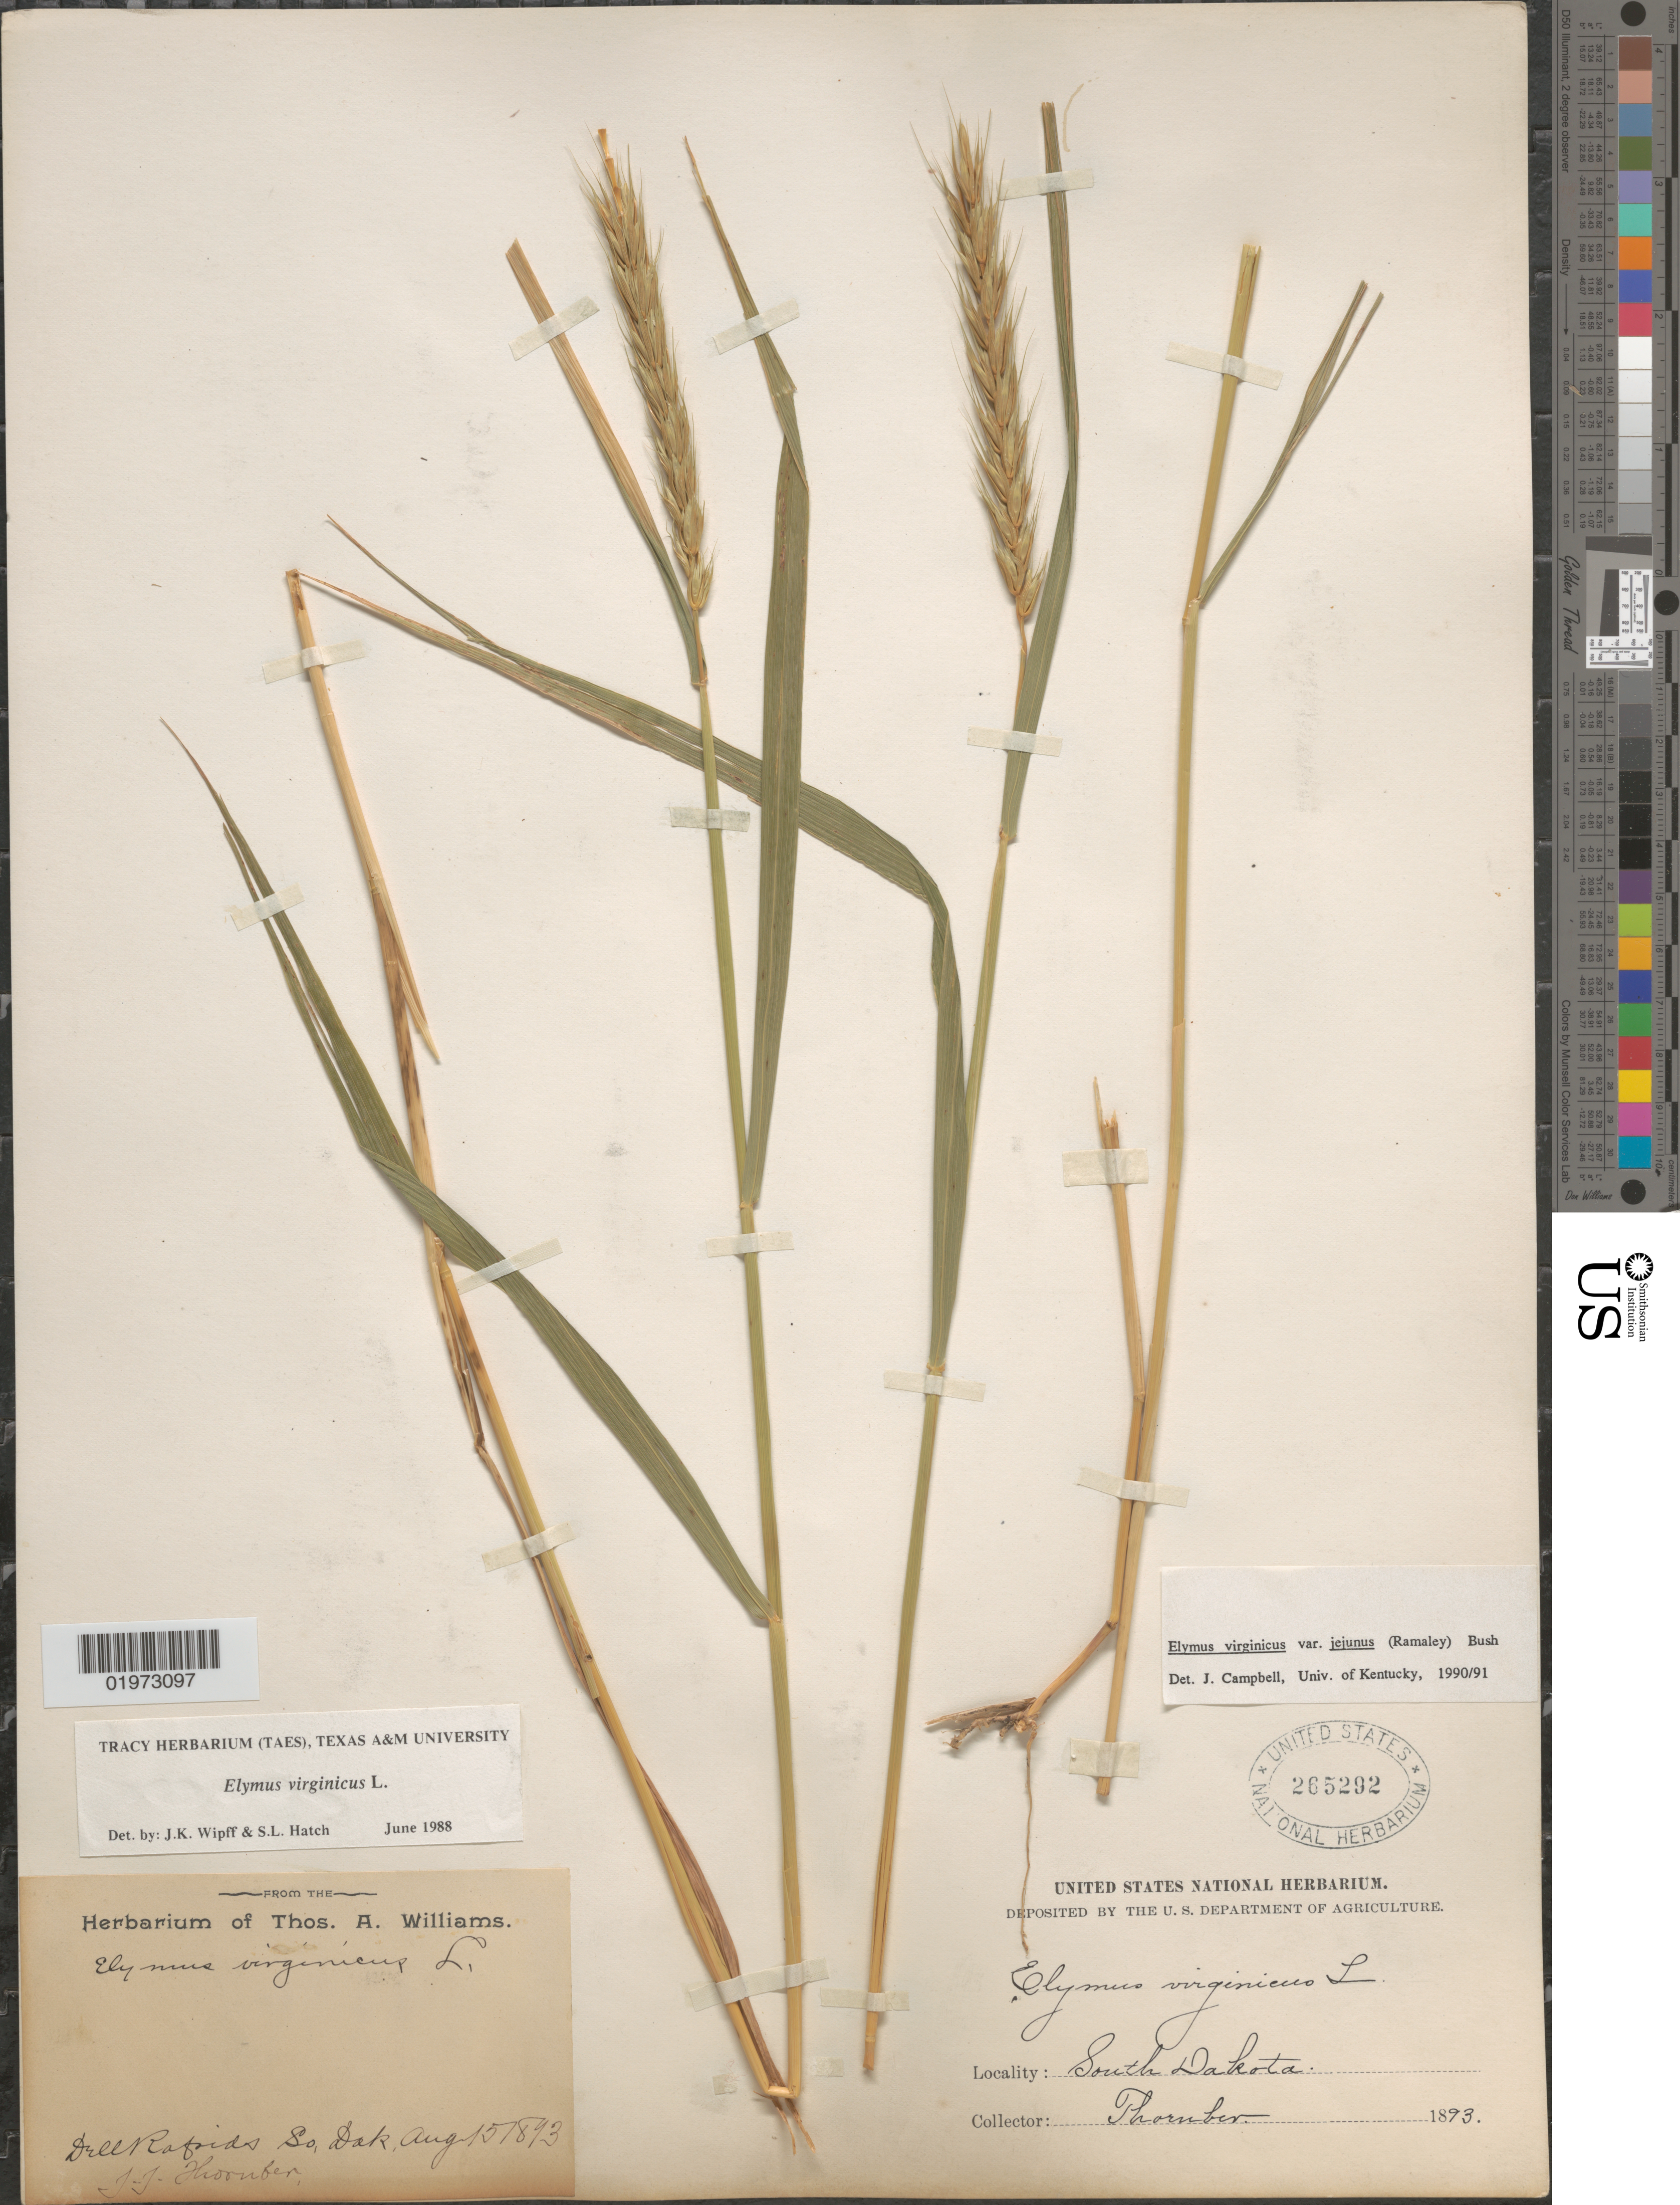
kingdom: Plantae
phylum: Tracheophyta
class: Liliopsida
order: Poales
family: Poaceae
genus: Elymus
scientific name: Elymus virginicus var. virginicus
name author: L.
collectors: J. Thornber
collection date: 1893-08-15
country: United States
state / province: South Dakota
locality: Dell Rapids.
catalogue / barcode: US 265292